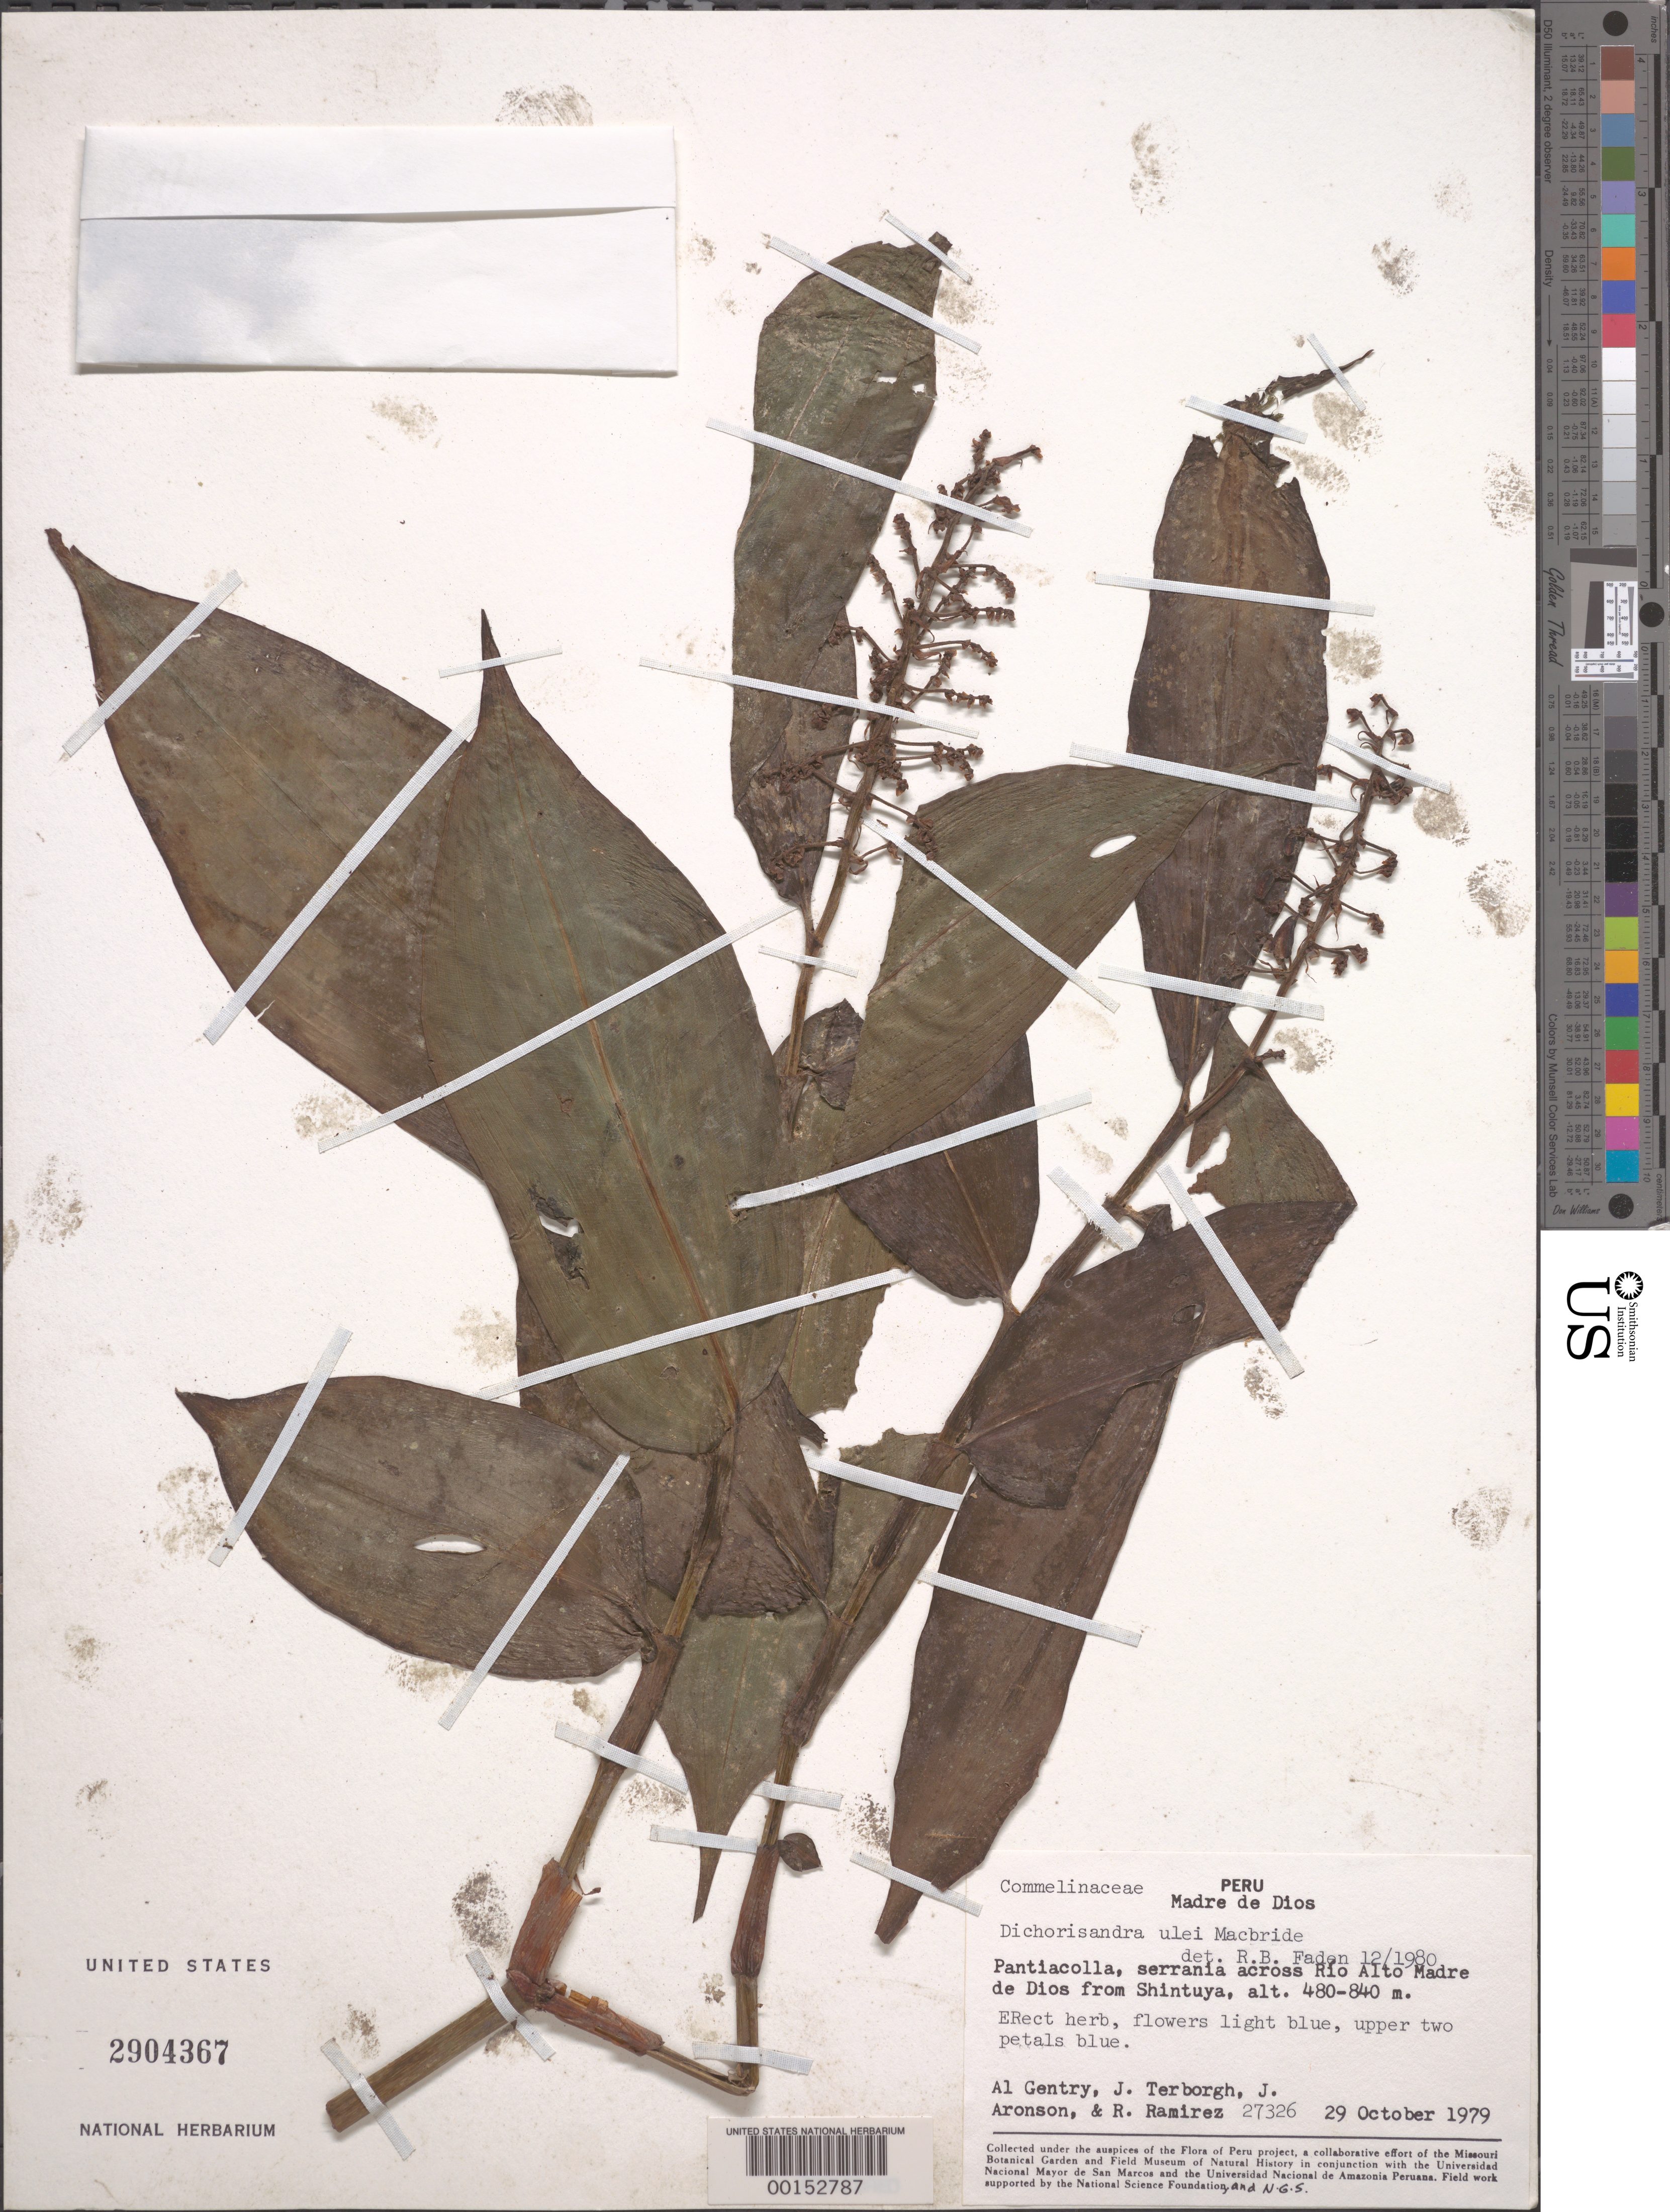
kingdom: Plantae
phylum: Tracheophyta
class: Liliopsida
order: Commelinales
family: Commelinaceae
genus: Dichorisandra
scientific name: Dichorisandra ulei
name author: J.F. Macbr.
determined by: Faden, Robert B., (US), Smithsonian Institution - National Museum of Natural History (UNITED STATES)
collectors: A. H. Gentry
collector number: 27326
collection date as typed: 29 Oct 1979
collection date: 1979-10-29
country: Peru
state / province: Madre de Dios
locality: Pantiacolla, across rio alto madre de dios from shintuya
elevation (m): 480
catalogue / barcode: US 2904367